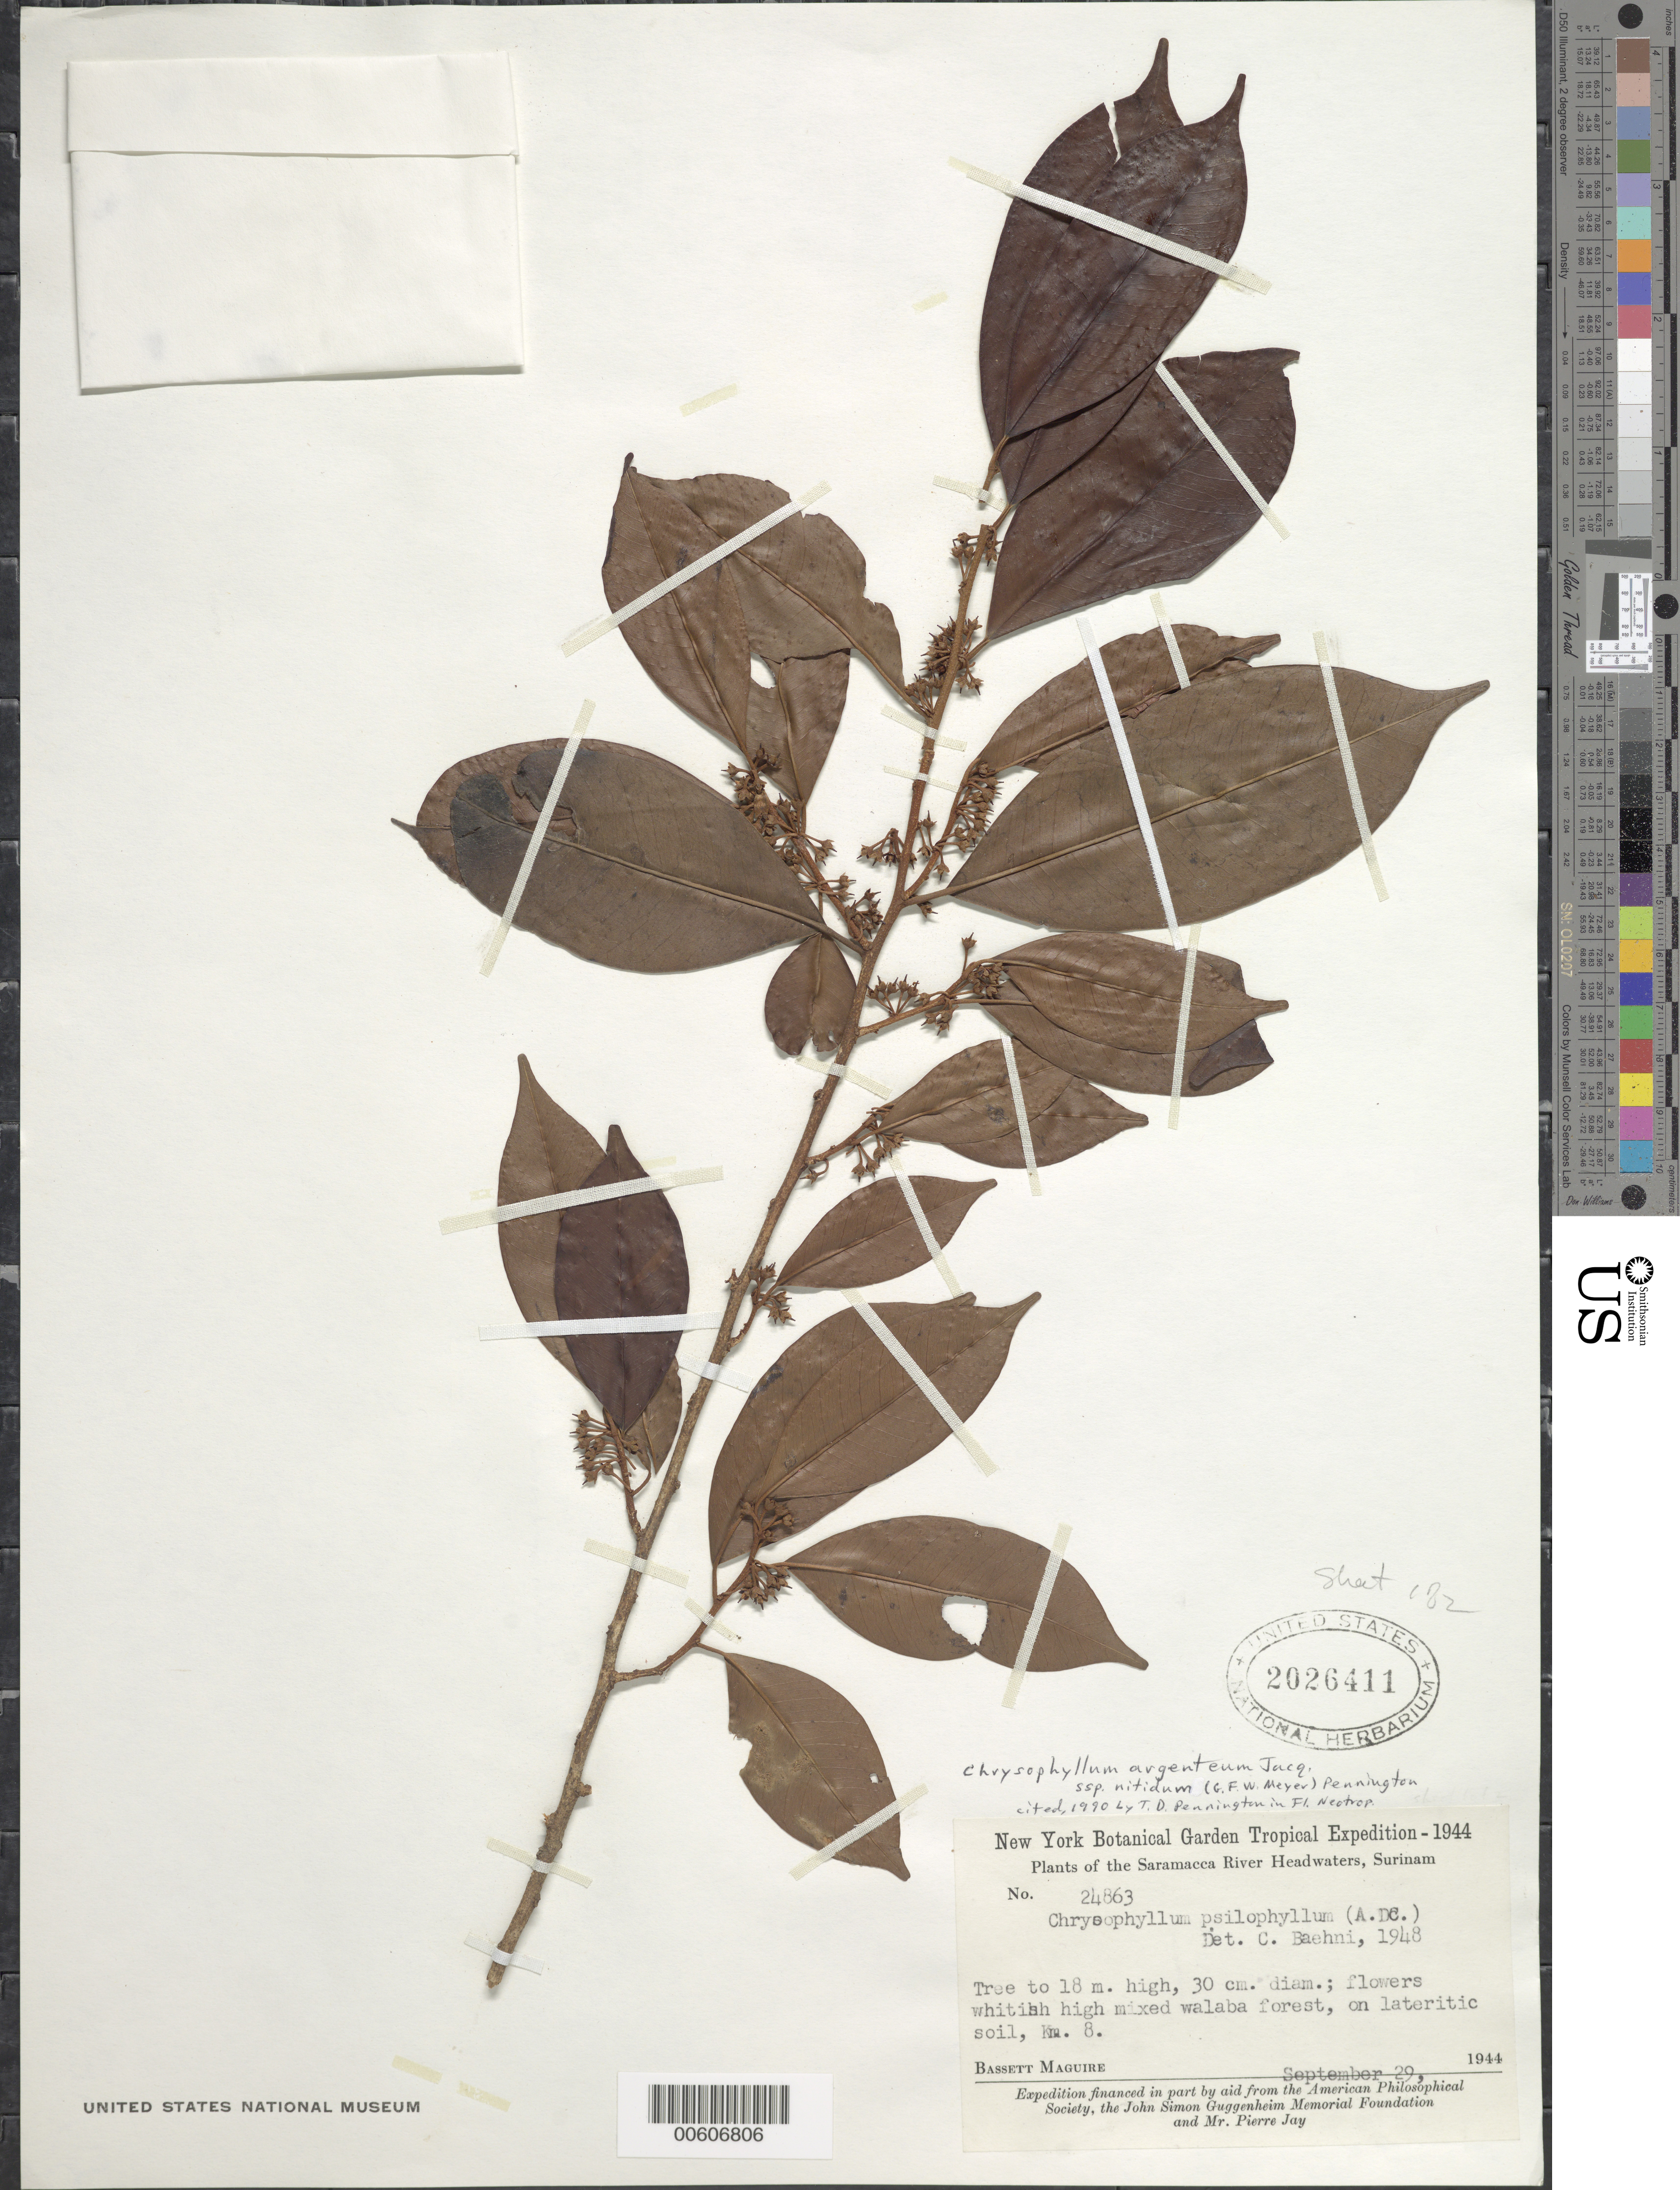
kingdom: Plantae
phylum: Tracheophyta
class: Magnoliopsida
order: Ericales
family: Sapotaceae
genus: Chrysophyllum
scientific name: Chrysophyllum argenteum subsp. nitidum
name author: Jacq.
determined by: Pennington, T. D., (K)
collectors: B. Maguire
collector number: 24863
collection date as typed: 29-Sep-44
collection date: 1944-09-29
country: Suriname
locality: Coppename River Headwaters, S of Camp 3, km 8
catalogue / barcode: US 2026411